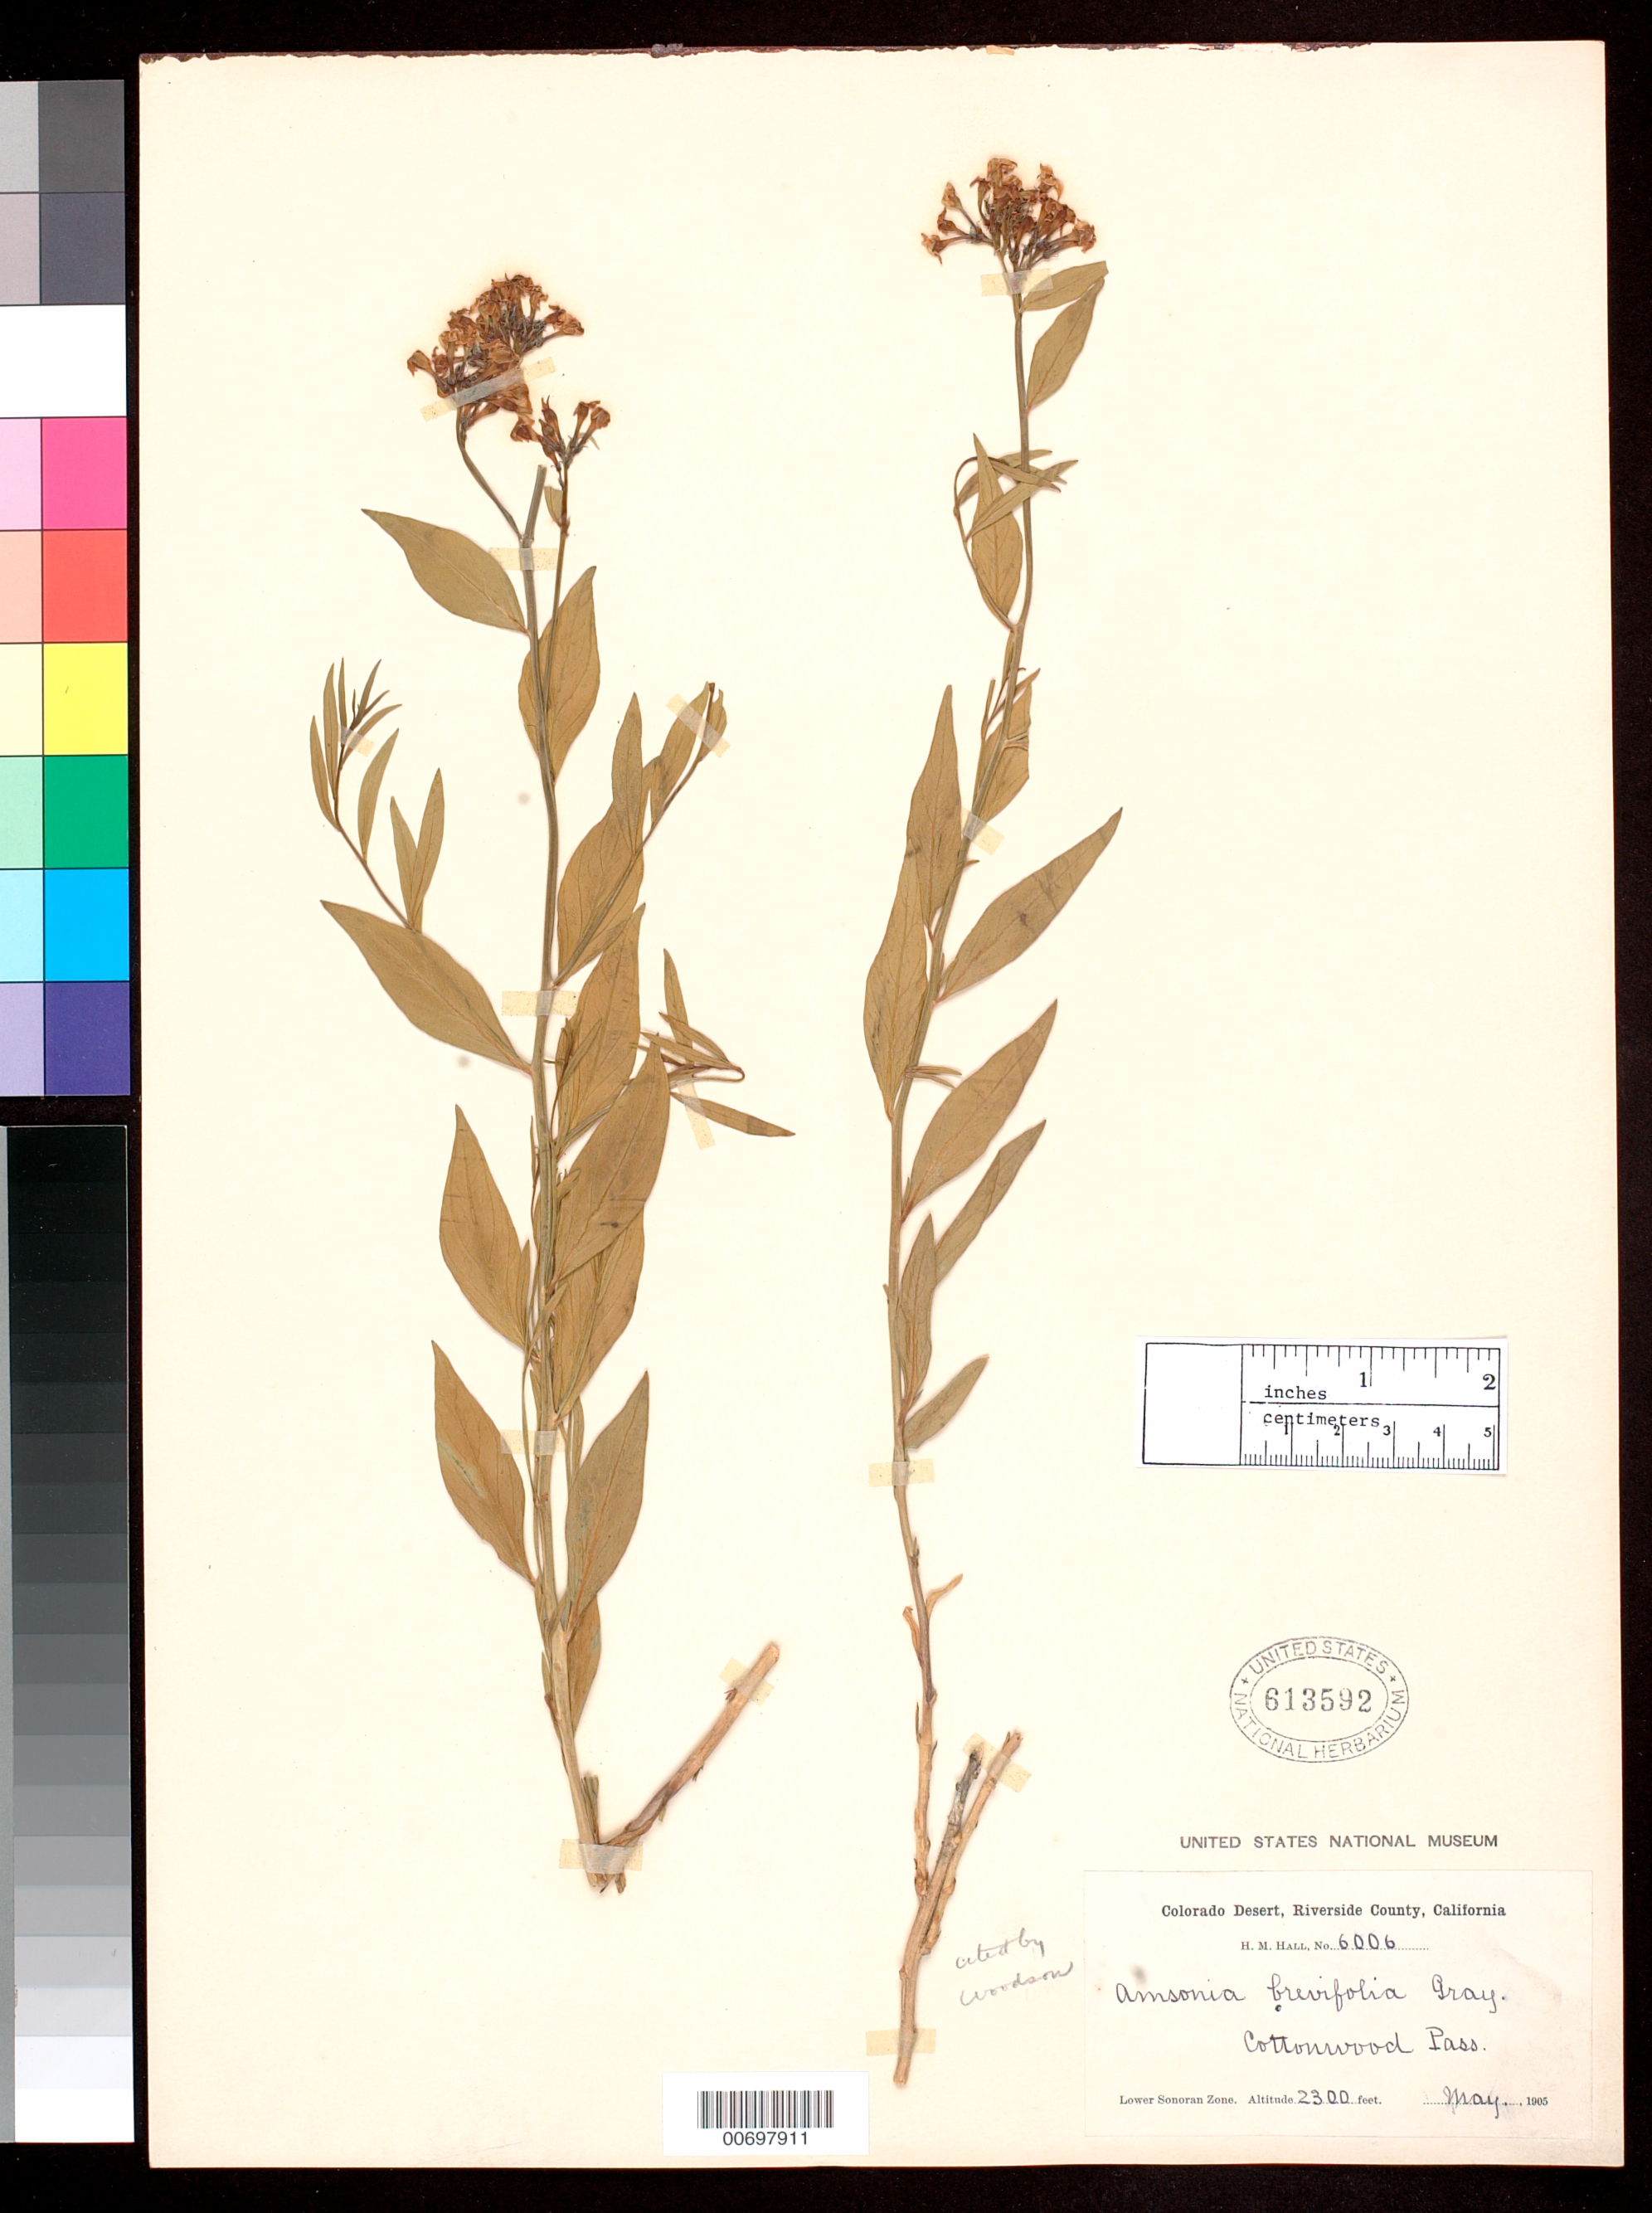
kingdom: Plantae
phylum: Tracheophyta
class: Magnoliopsida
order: Gentianales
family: Apocynaceae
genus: Amsonia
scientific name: Amsonia brevifolia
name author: A. Gray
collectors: H. M. Hall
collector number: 6006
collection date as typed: May 1905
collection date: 1905-05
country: United States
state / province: California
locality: Cottonwood Pass.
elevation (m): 701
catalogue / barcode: US 613592